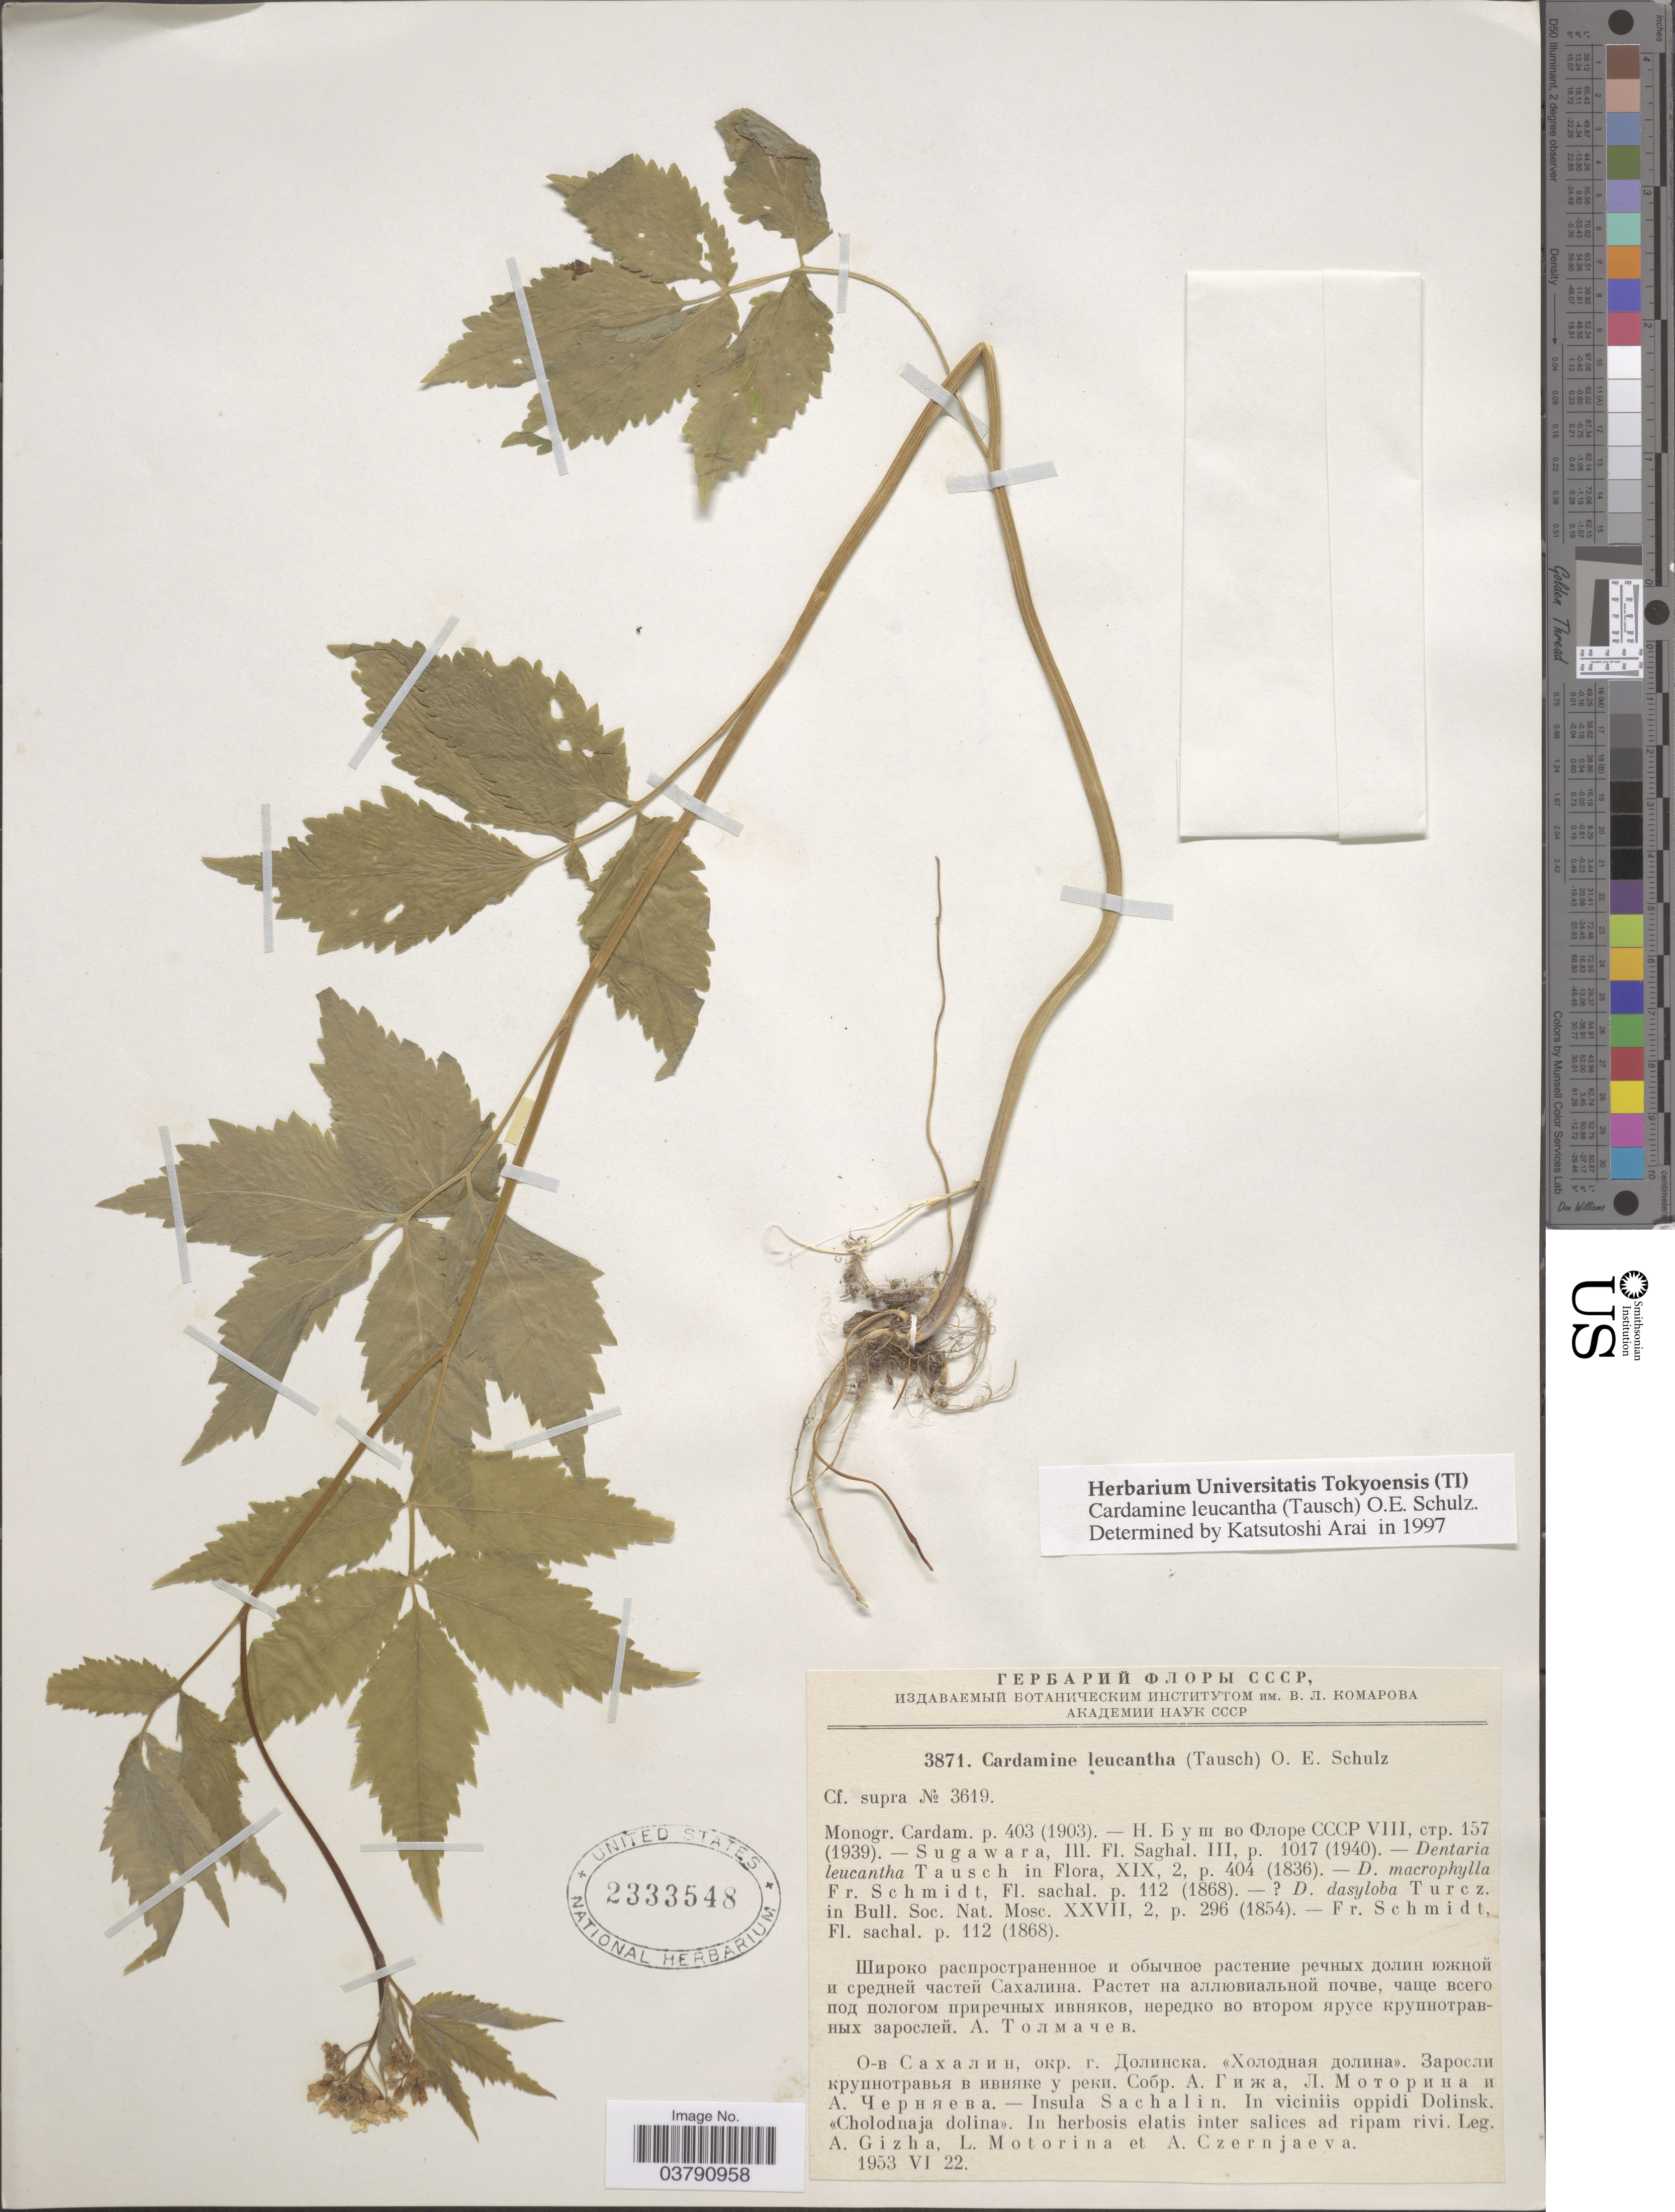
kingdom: Plantae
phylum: Tracheophyta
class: Magnoliopsida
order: Brassicales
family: Brassicaceae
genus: Cardamine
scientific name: Cardamine leucantha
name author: (Tausch) O.E. Schulz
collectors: A. Gizha, L. Motorina & A. Czernjaeva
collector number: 3871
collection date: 1953-06-22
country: Russian Federation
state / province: Sakhalin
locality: Insula Sachalin. In viciniis oppidi Dolinsk. << Cholodnaja dolina>>. In herbosis elatis inter salices ad ripam rivi.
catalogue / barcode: US 2333548